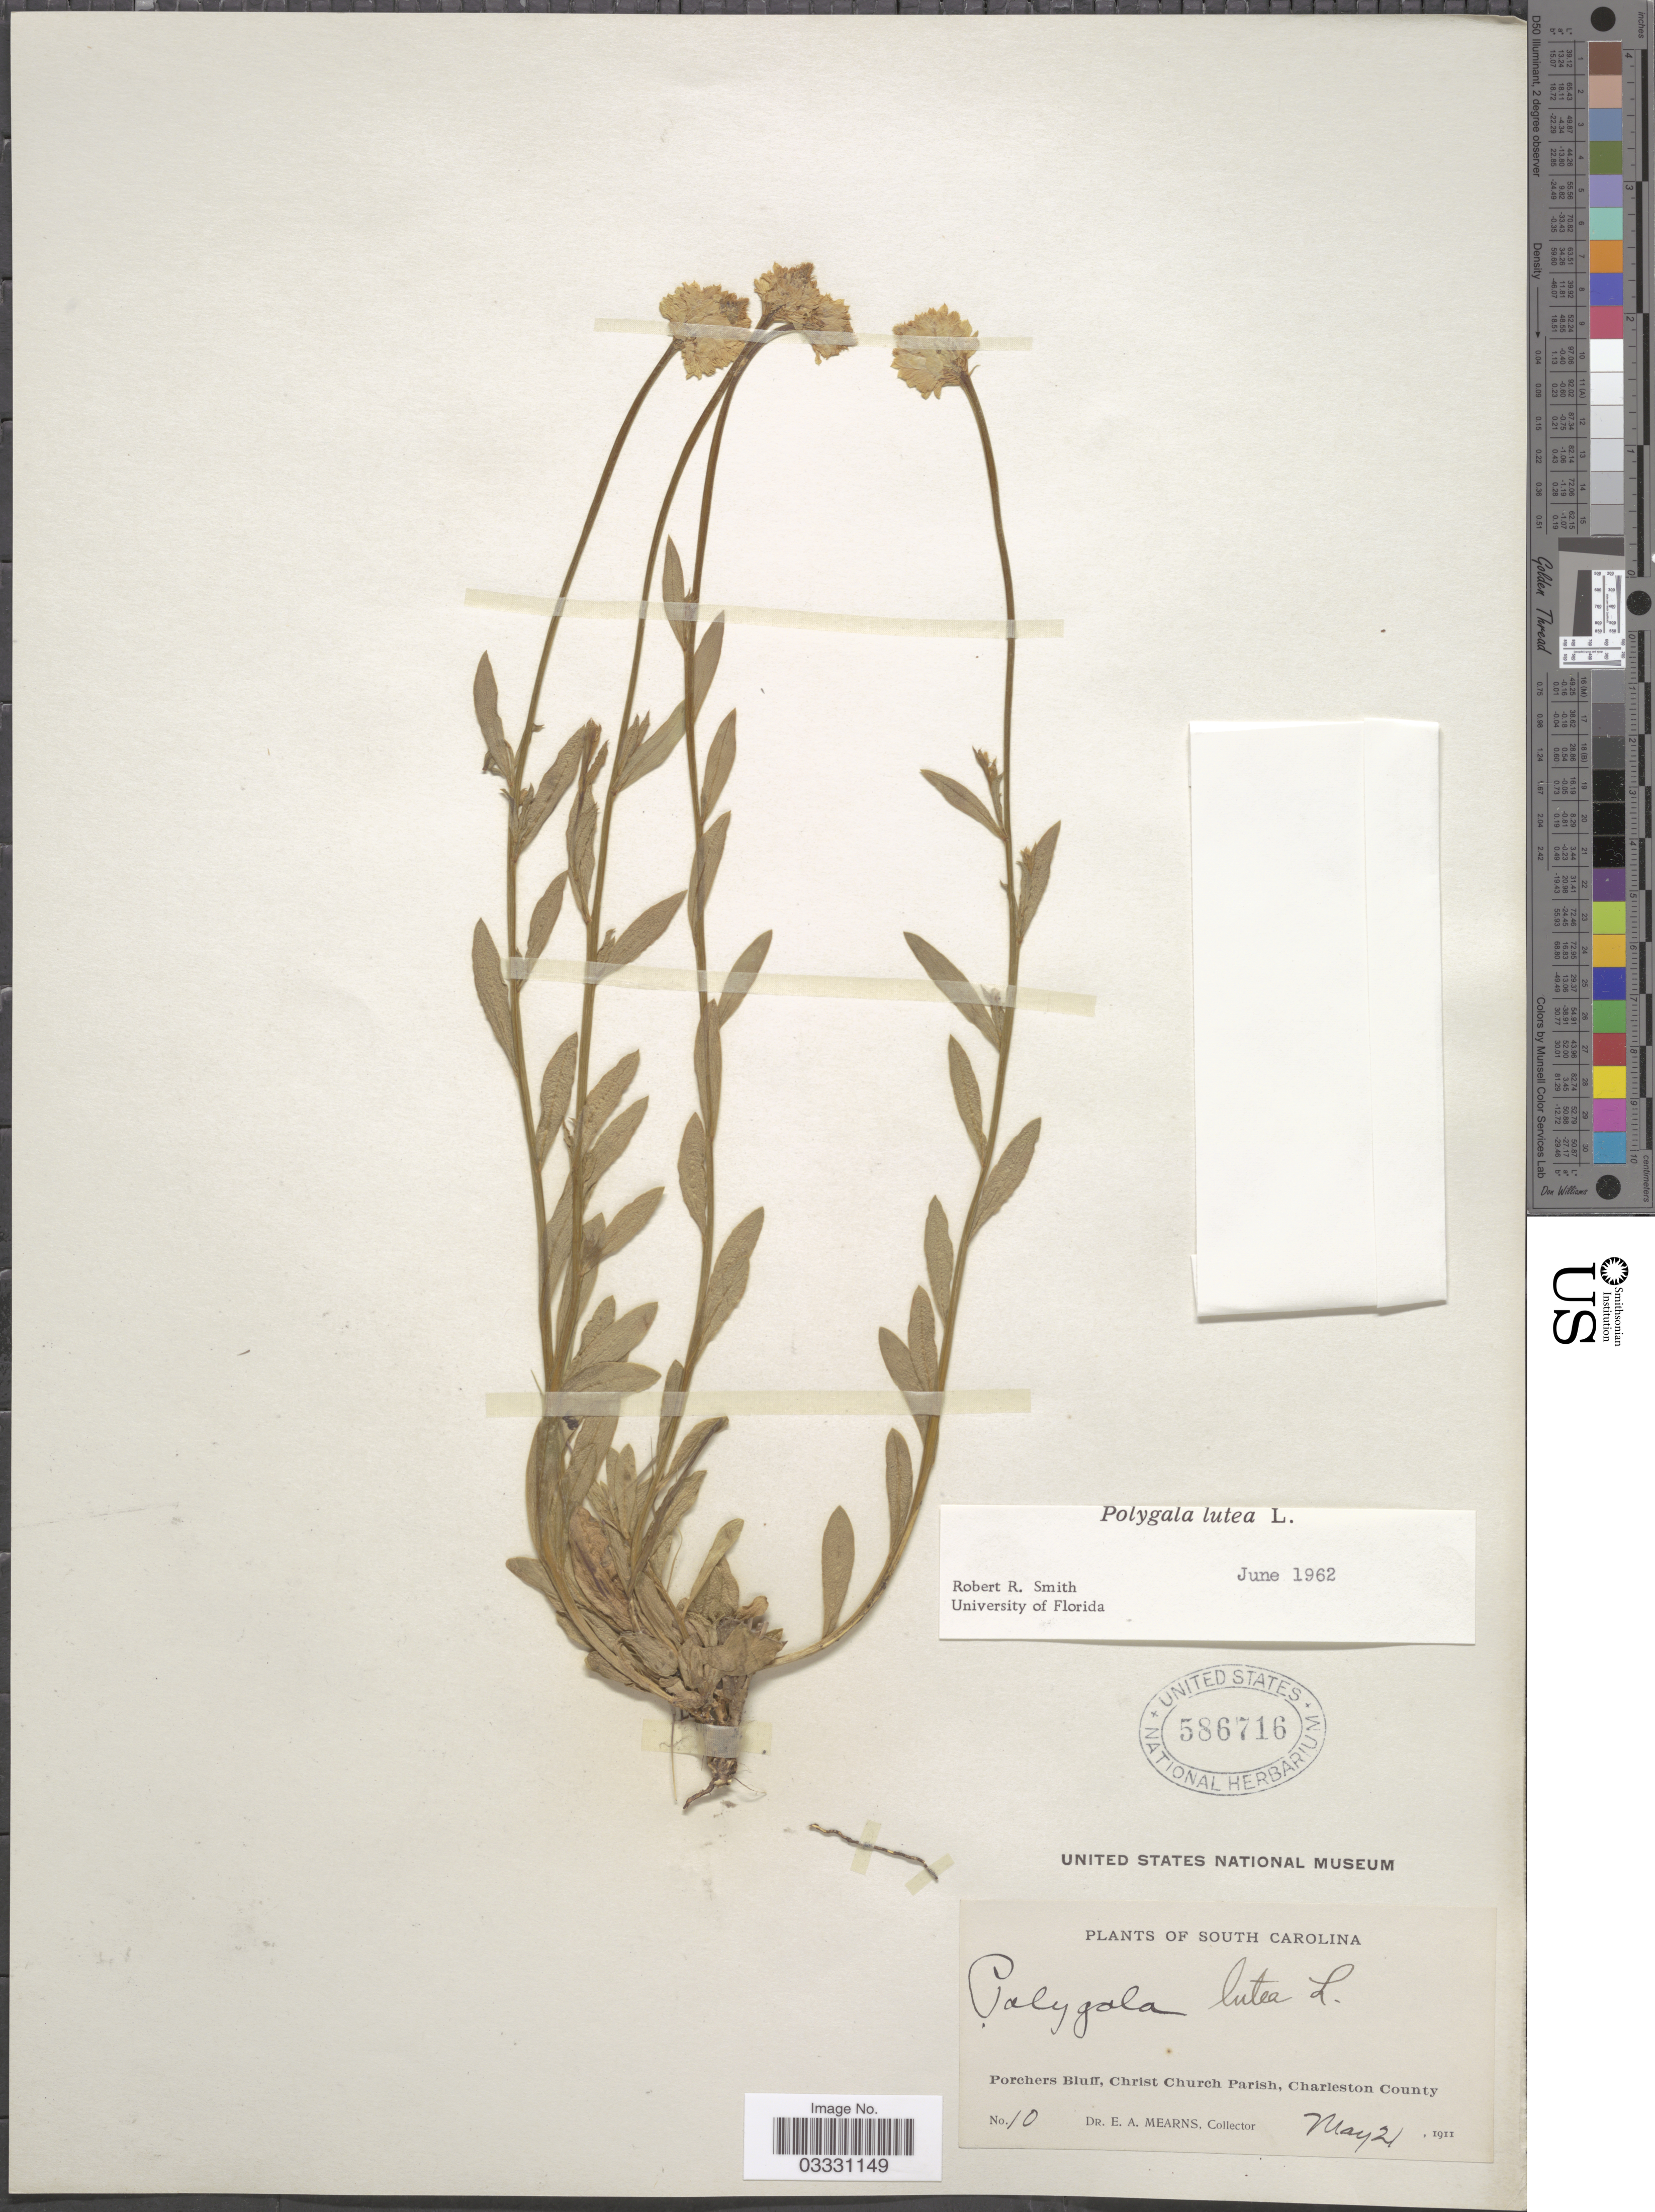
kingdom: Plantae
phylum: Tracheophyta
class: Magnoliopsida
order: Fabales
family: Polygalaceae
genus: Polygala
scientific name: Polygala lutea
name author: L.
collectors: E. A. Mearns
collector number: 10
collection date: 1911-05-21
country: United States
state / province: South Carolina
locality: Porchers Bluff, Christ Church Parish, Charleston County.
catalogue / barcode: US 586716